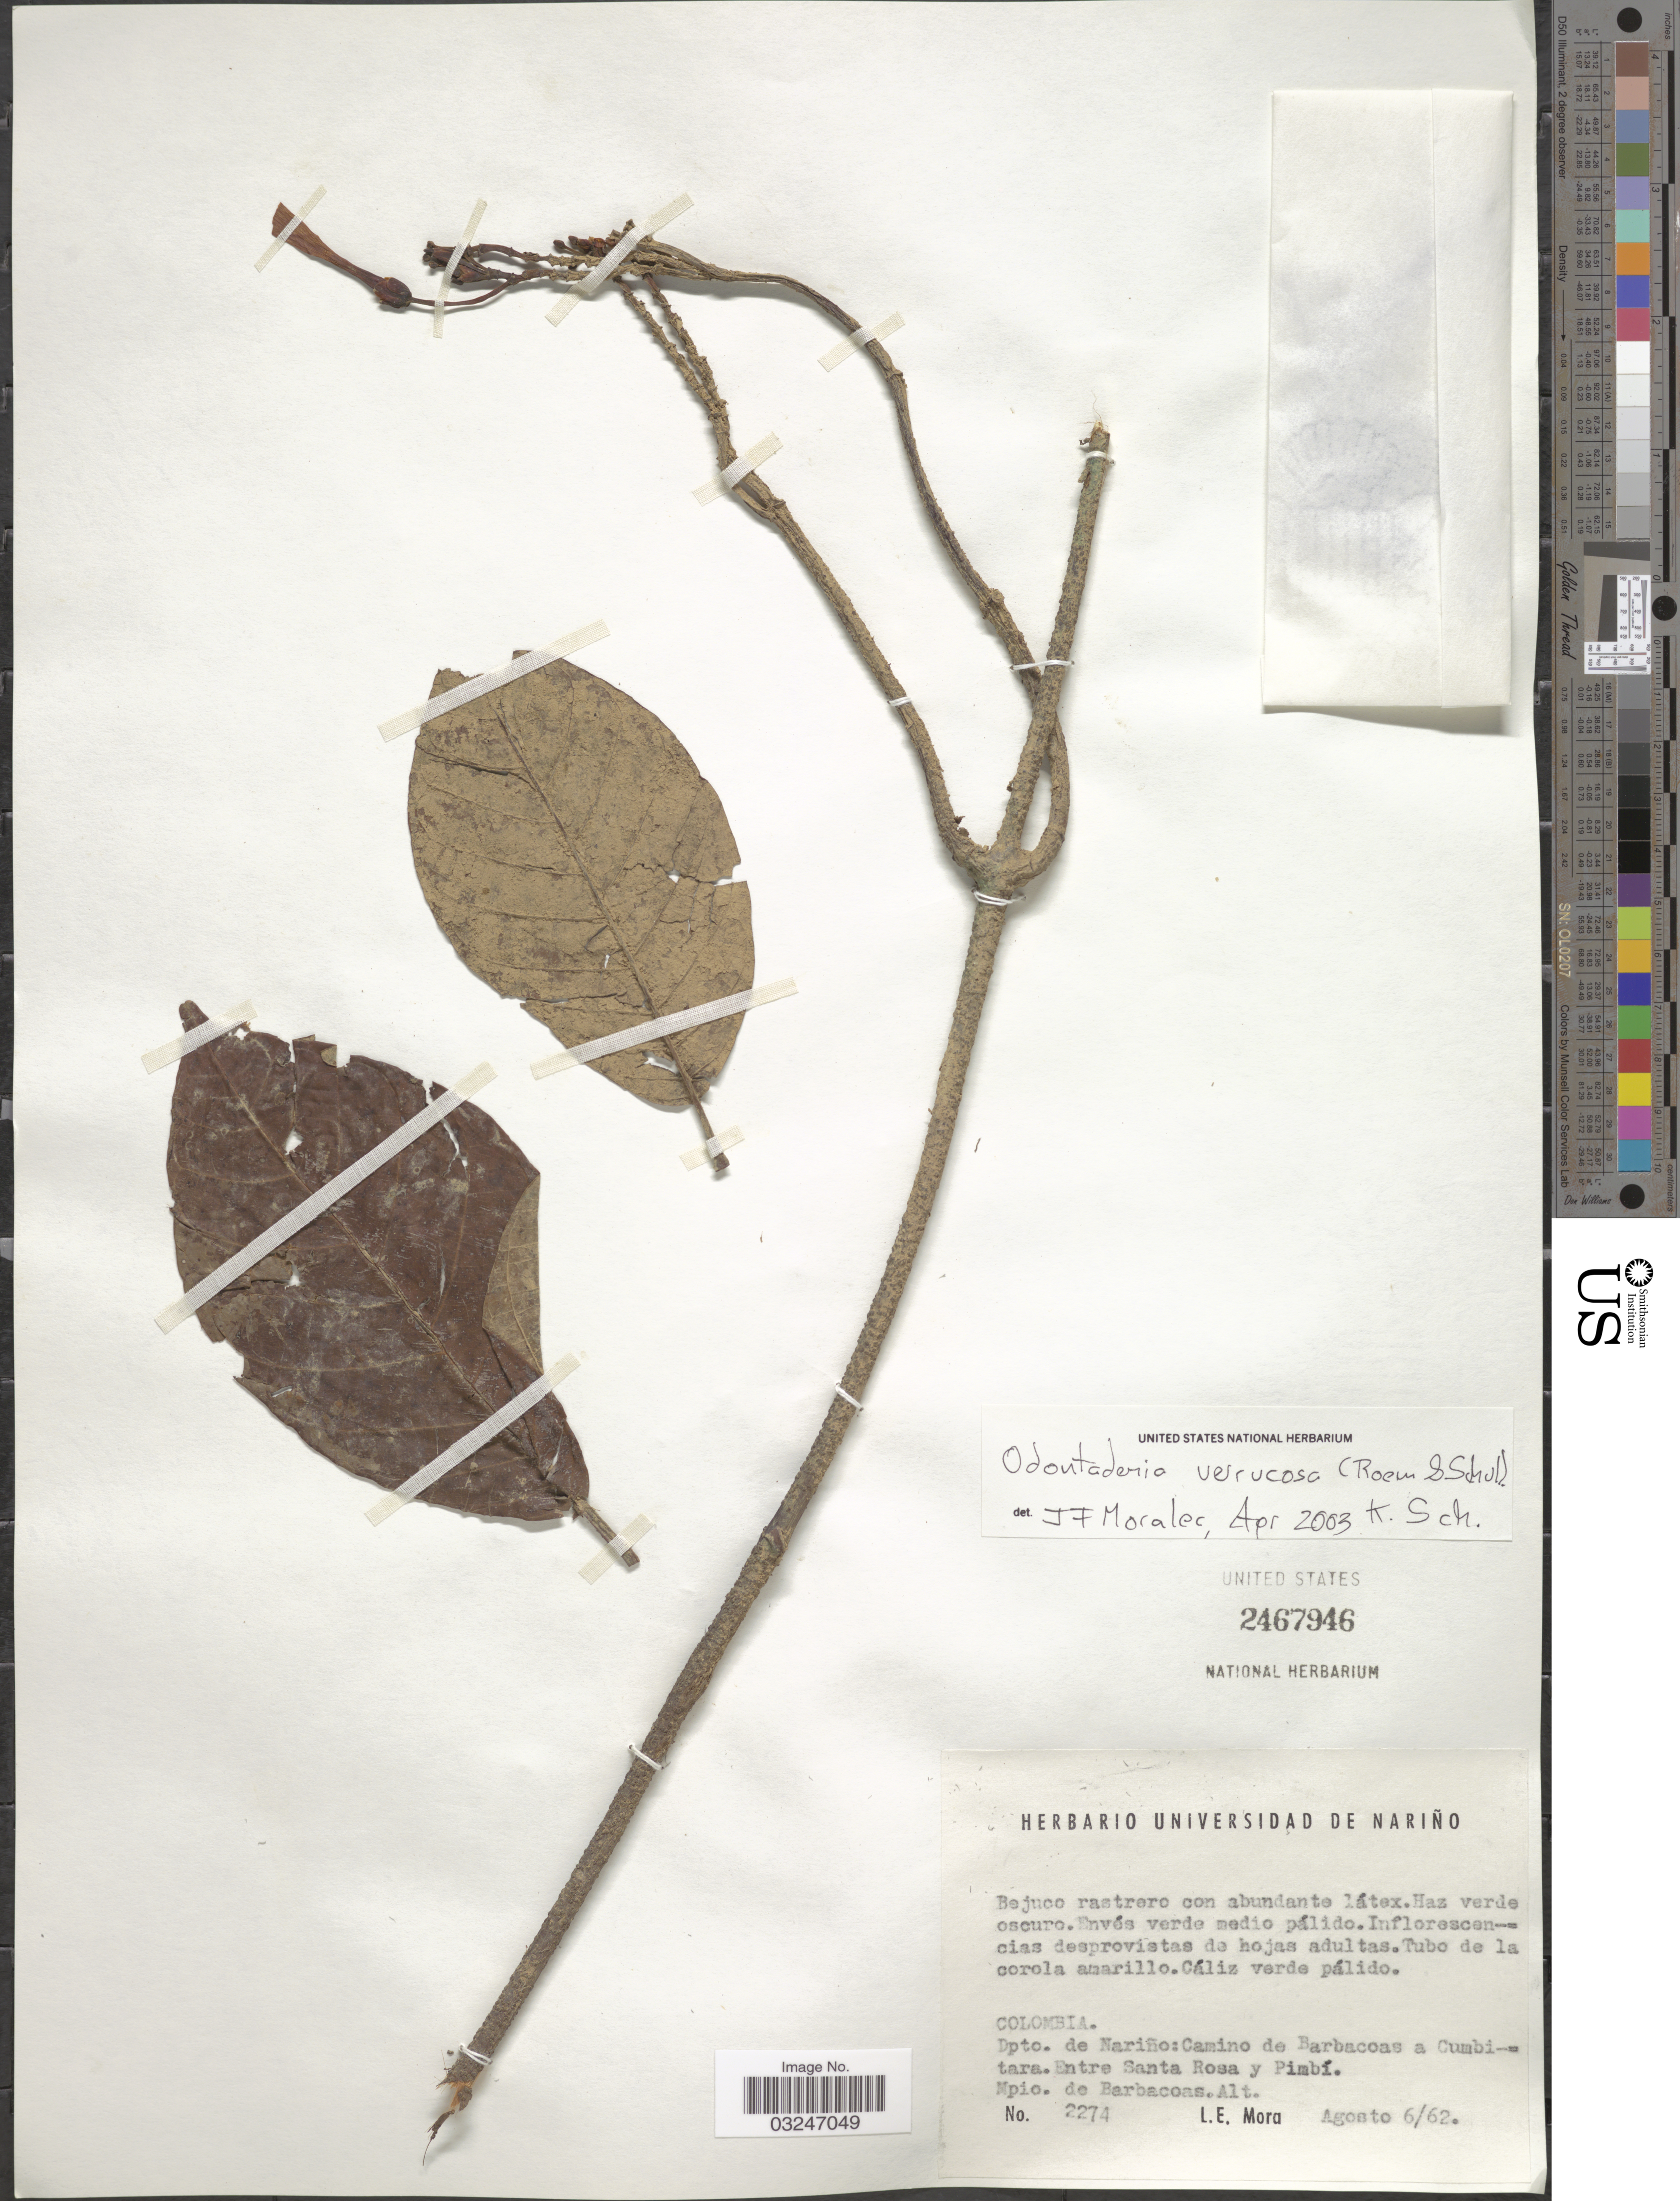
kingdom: Plantae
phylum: Tracheophyta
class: Magnoliopsida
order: Gentianales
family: Apocynaceae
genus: Odontadenia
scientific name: Odontadenia verrucosa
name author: (Willd. ex Roem. & Schult.) K. Schum. ex Markgr.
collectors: L. Mora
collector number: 2274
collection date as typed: Transcribed d/m/y: 6/8/62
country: Colombia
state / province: Nariño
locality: Dpto. de Nariño: Camino de Barbacoas a Cumbitara. Entre Santa Rosa y Pimbí. Mpio. de Barbacoas.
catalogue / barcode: US 2467946